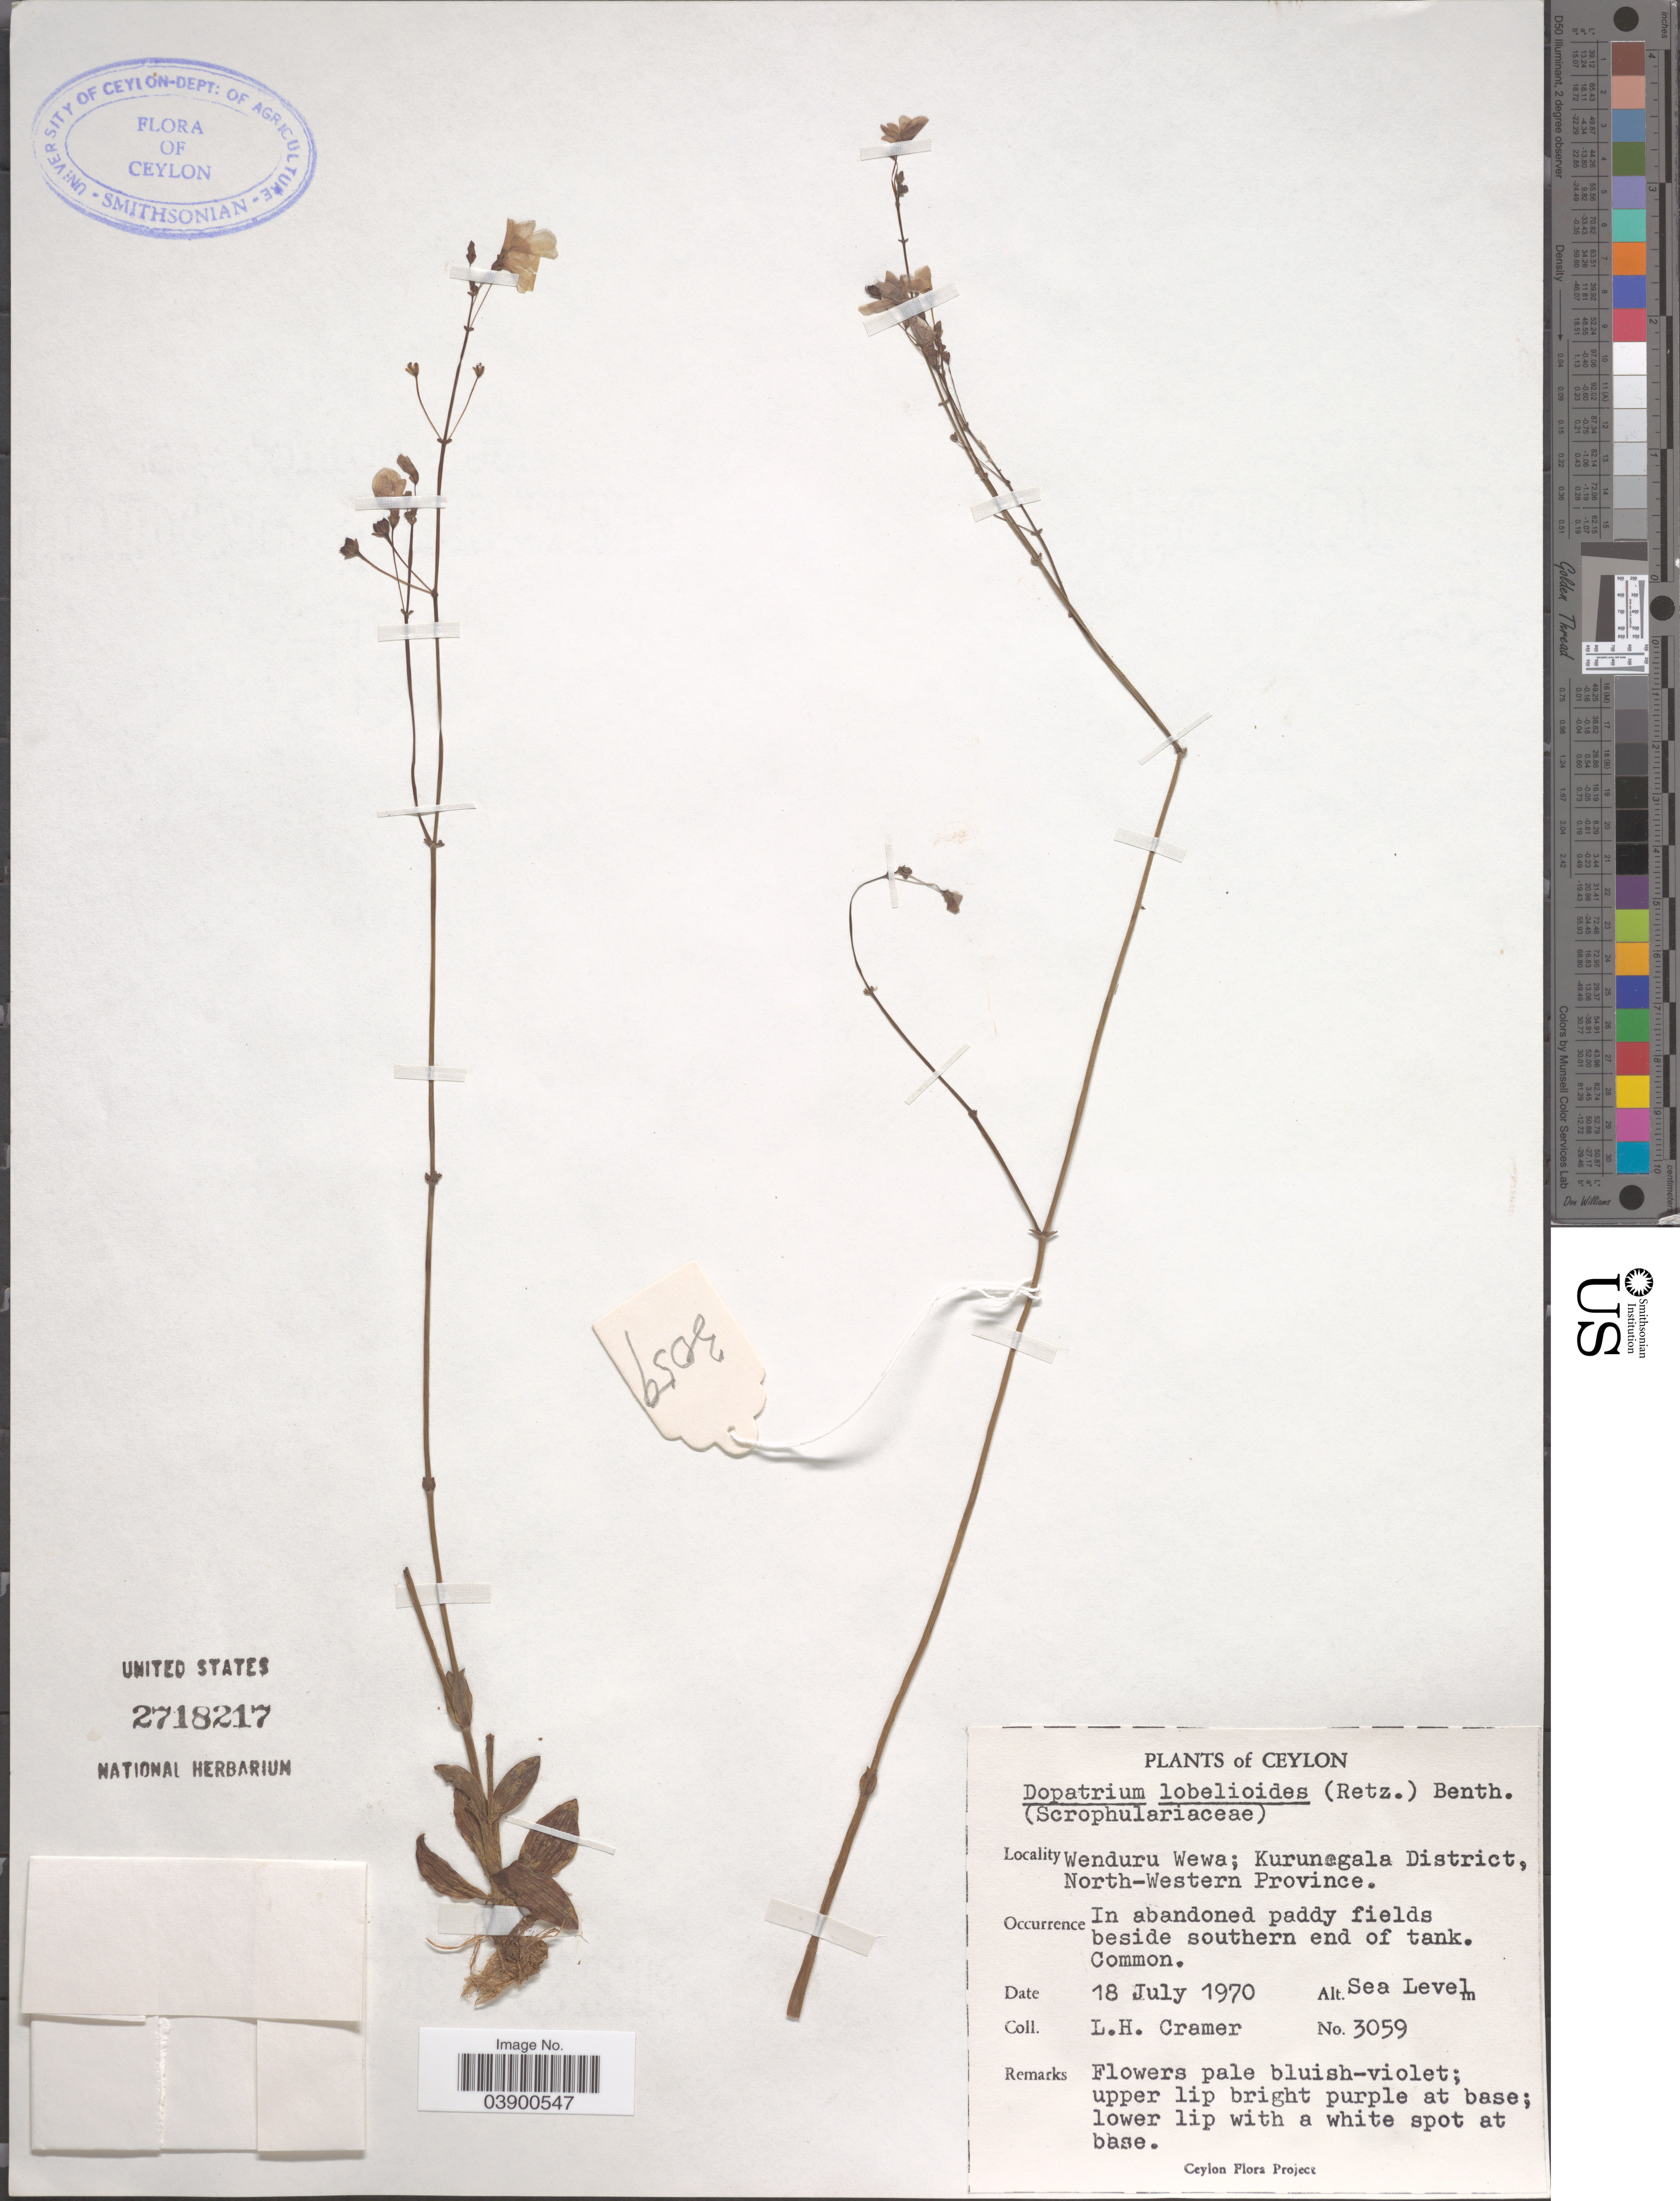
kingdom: Plantae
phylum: Tracheophyta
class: Magnoliopsida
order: Lamiales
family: Plantaginaceae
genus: Dopatrium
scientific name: Dopatrium lobelioides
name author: (Retz.) Benth.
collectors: L. H. Cramer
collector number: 3059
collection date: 1970-07-18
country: Sri Lanka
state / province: North Western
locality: Ceylon. Wenduru Wewa; Kurunegala District. Fields beside southern end of tank.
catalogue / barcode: US 2718217